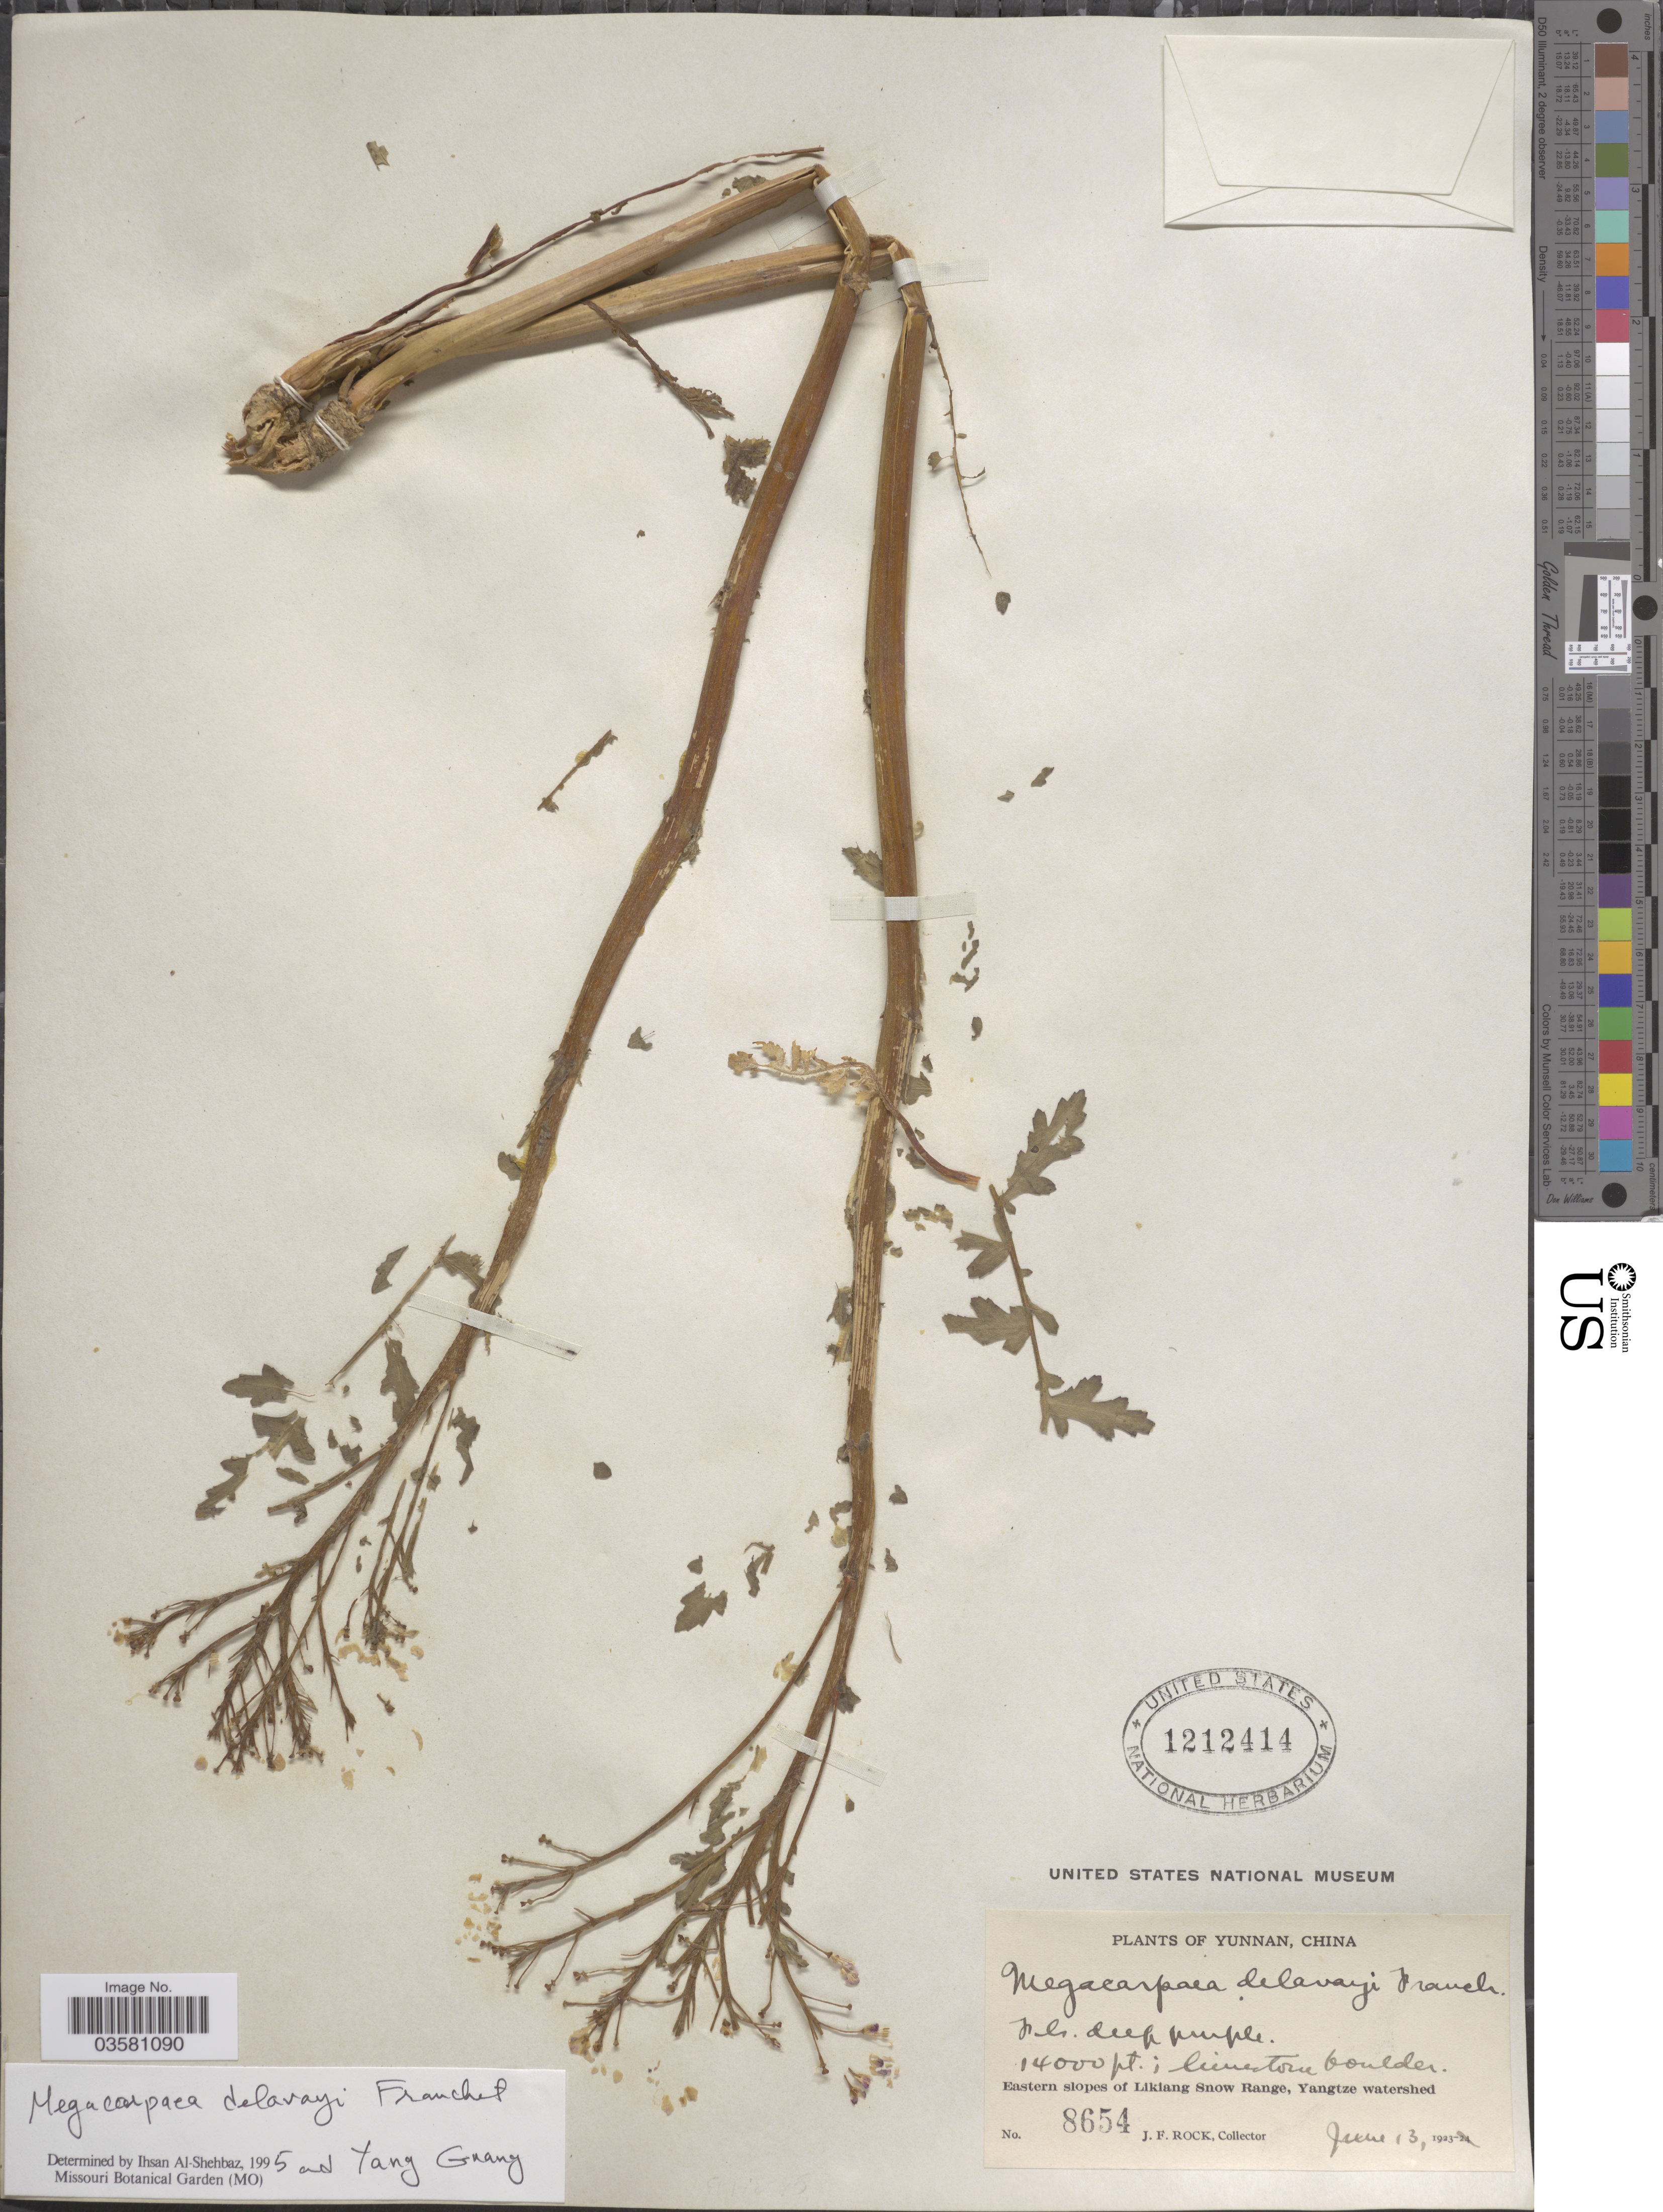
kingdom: Plantae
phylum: Tracheophyta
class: Magnoliopsida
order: Brassicales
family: Brassicaceae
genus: Megacarpaea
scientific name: Megacarpaea delavayi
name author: Franch.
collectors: J. Rock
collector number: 8654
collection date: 1923-06-13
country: China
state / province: Yunnan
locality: Eastern slopes of Likiang Snow Range, Yangtze watershed.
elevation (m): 4267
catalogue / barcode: US 1212414